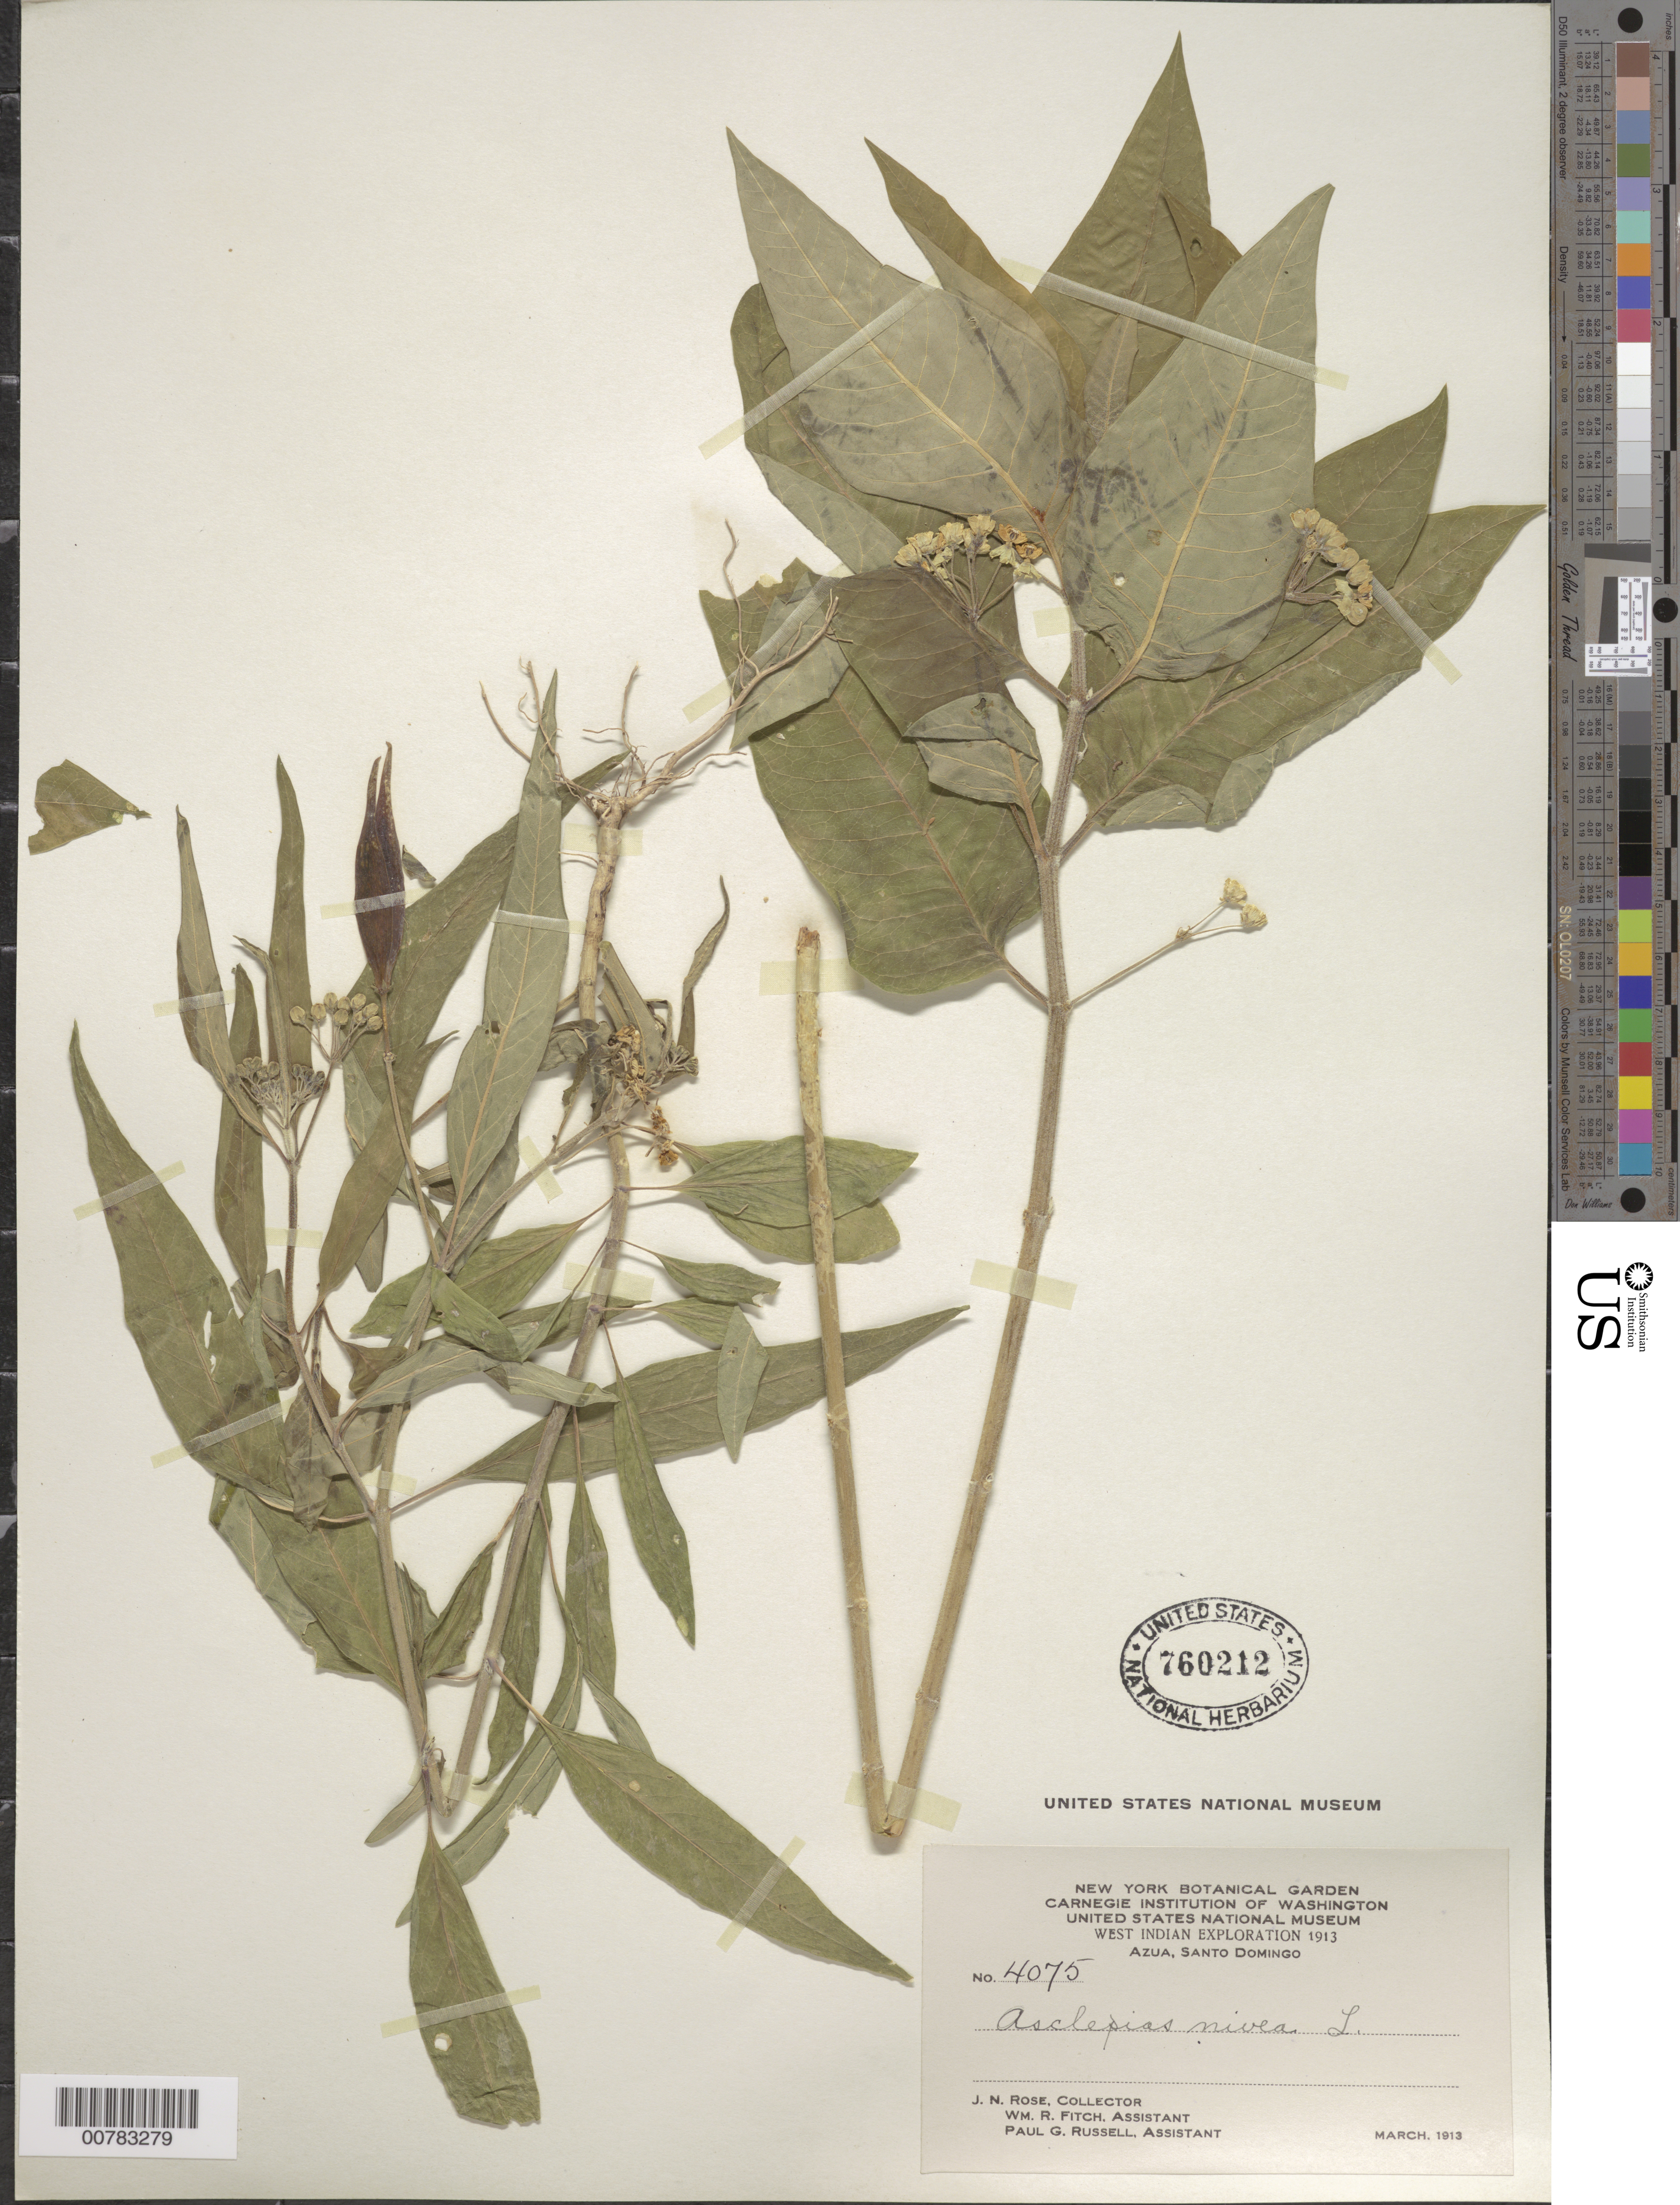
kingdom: Plantae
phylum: Tracheophyta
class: Magnoliopsida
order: Gentianales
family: Apocynaceae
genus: Asclepias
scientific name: Asclepias nivea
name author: L.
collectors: J. N. Rose, W. R. Fitch & P. G. Russell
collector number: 4075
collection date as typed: Mar 1913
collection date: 1913-03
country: Dominican Republic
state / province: Azua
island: Hispaniola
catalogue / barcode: US 760212